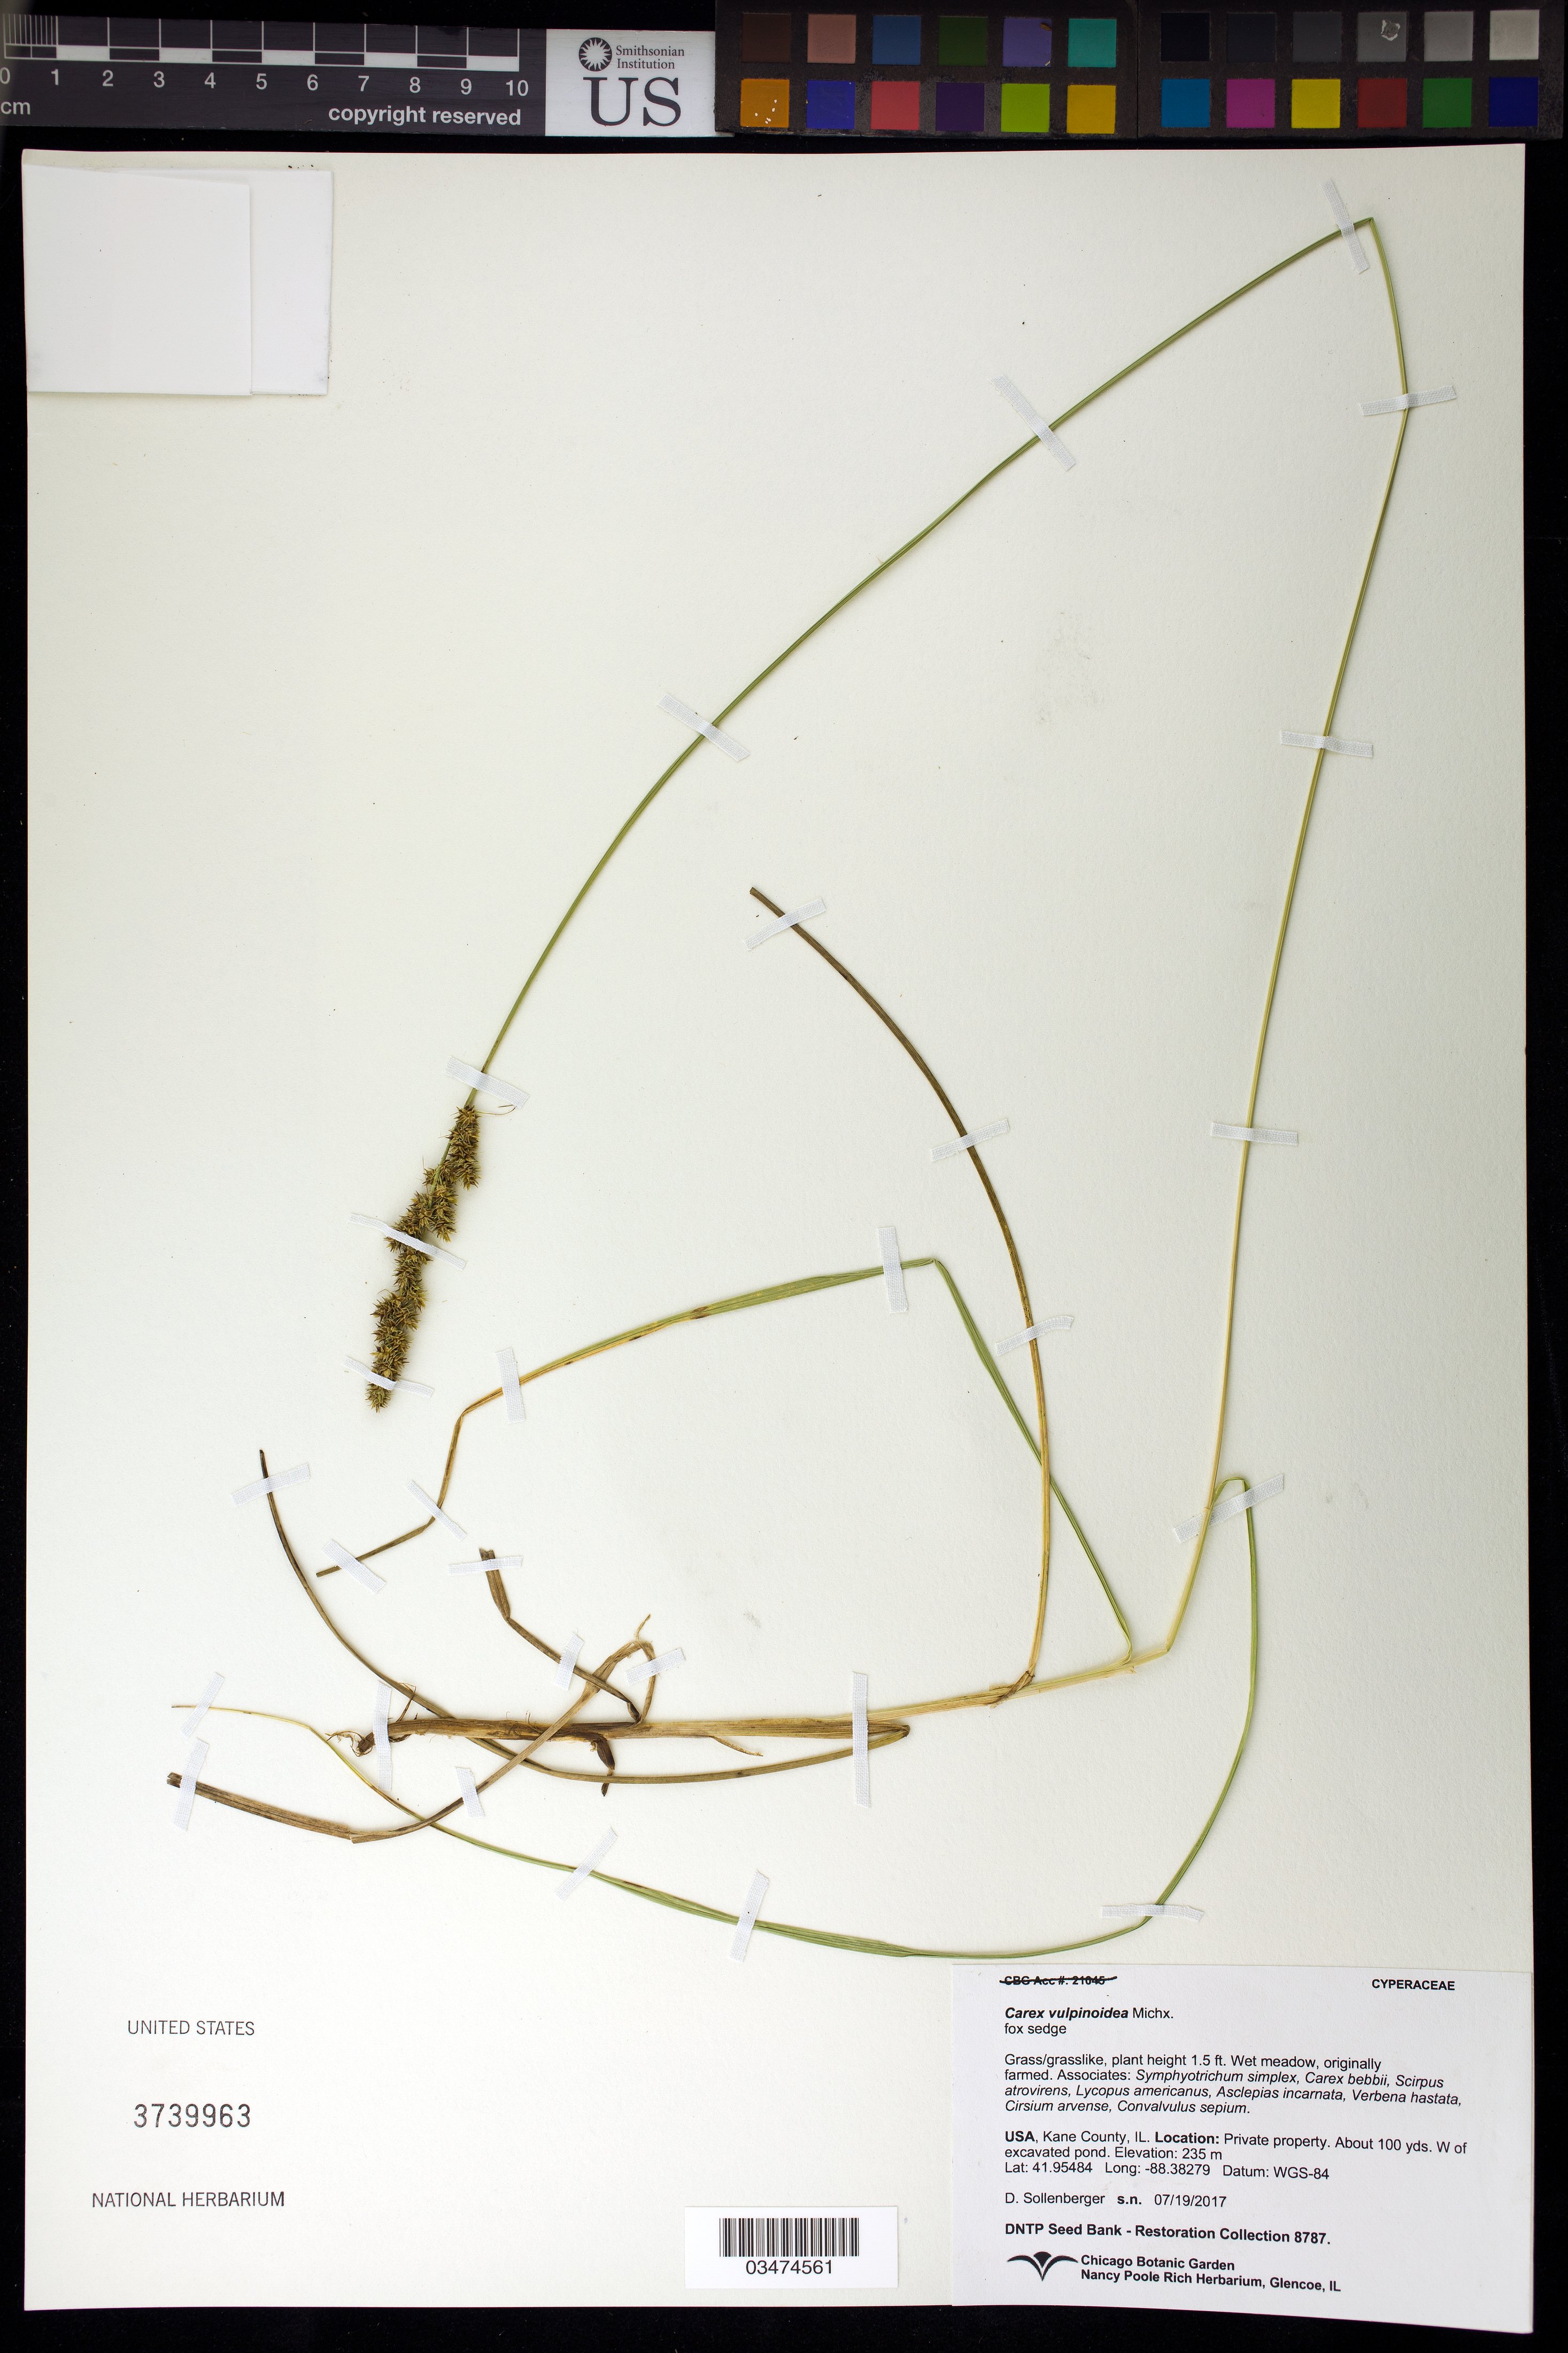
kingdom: Plantae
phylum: Tracheophyta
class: Liliopsida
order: Poales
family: Cyperaceae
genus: Carex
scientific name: Carex vulpinoidea Michx.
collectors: D. Sollenberger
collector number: CBG-08787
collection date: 2017-07-19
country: United States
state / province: Illinois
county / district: Kane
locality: Private property. About 100 yds. W of excavated pond.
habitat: Grass/grasslike. Wet meadow.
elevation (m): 235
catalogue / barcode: US 3739963